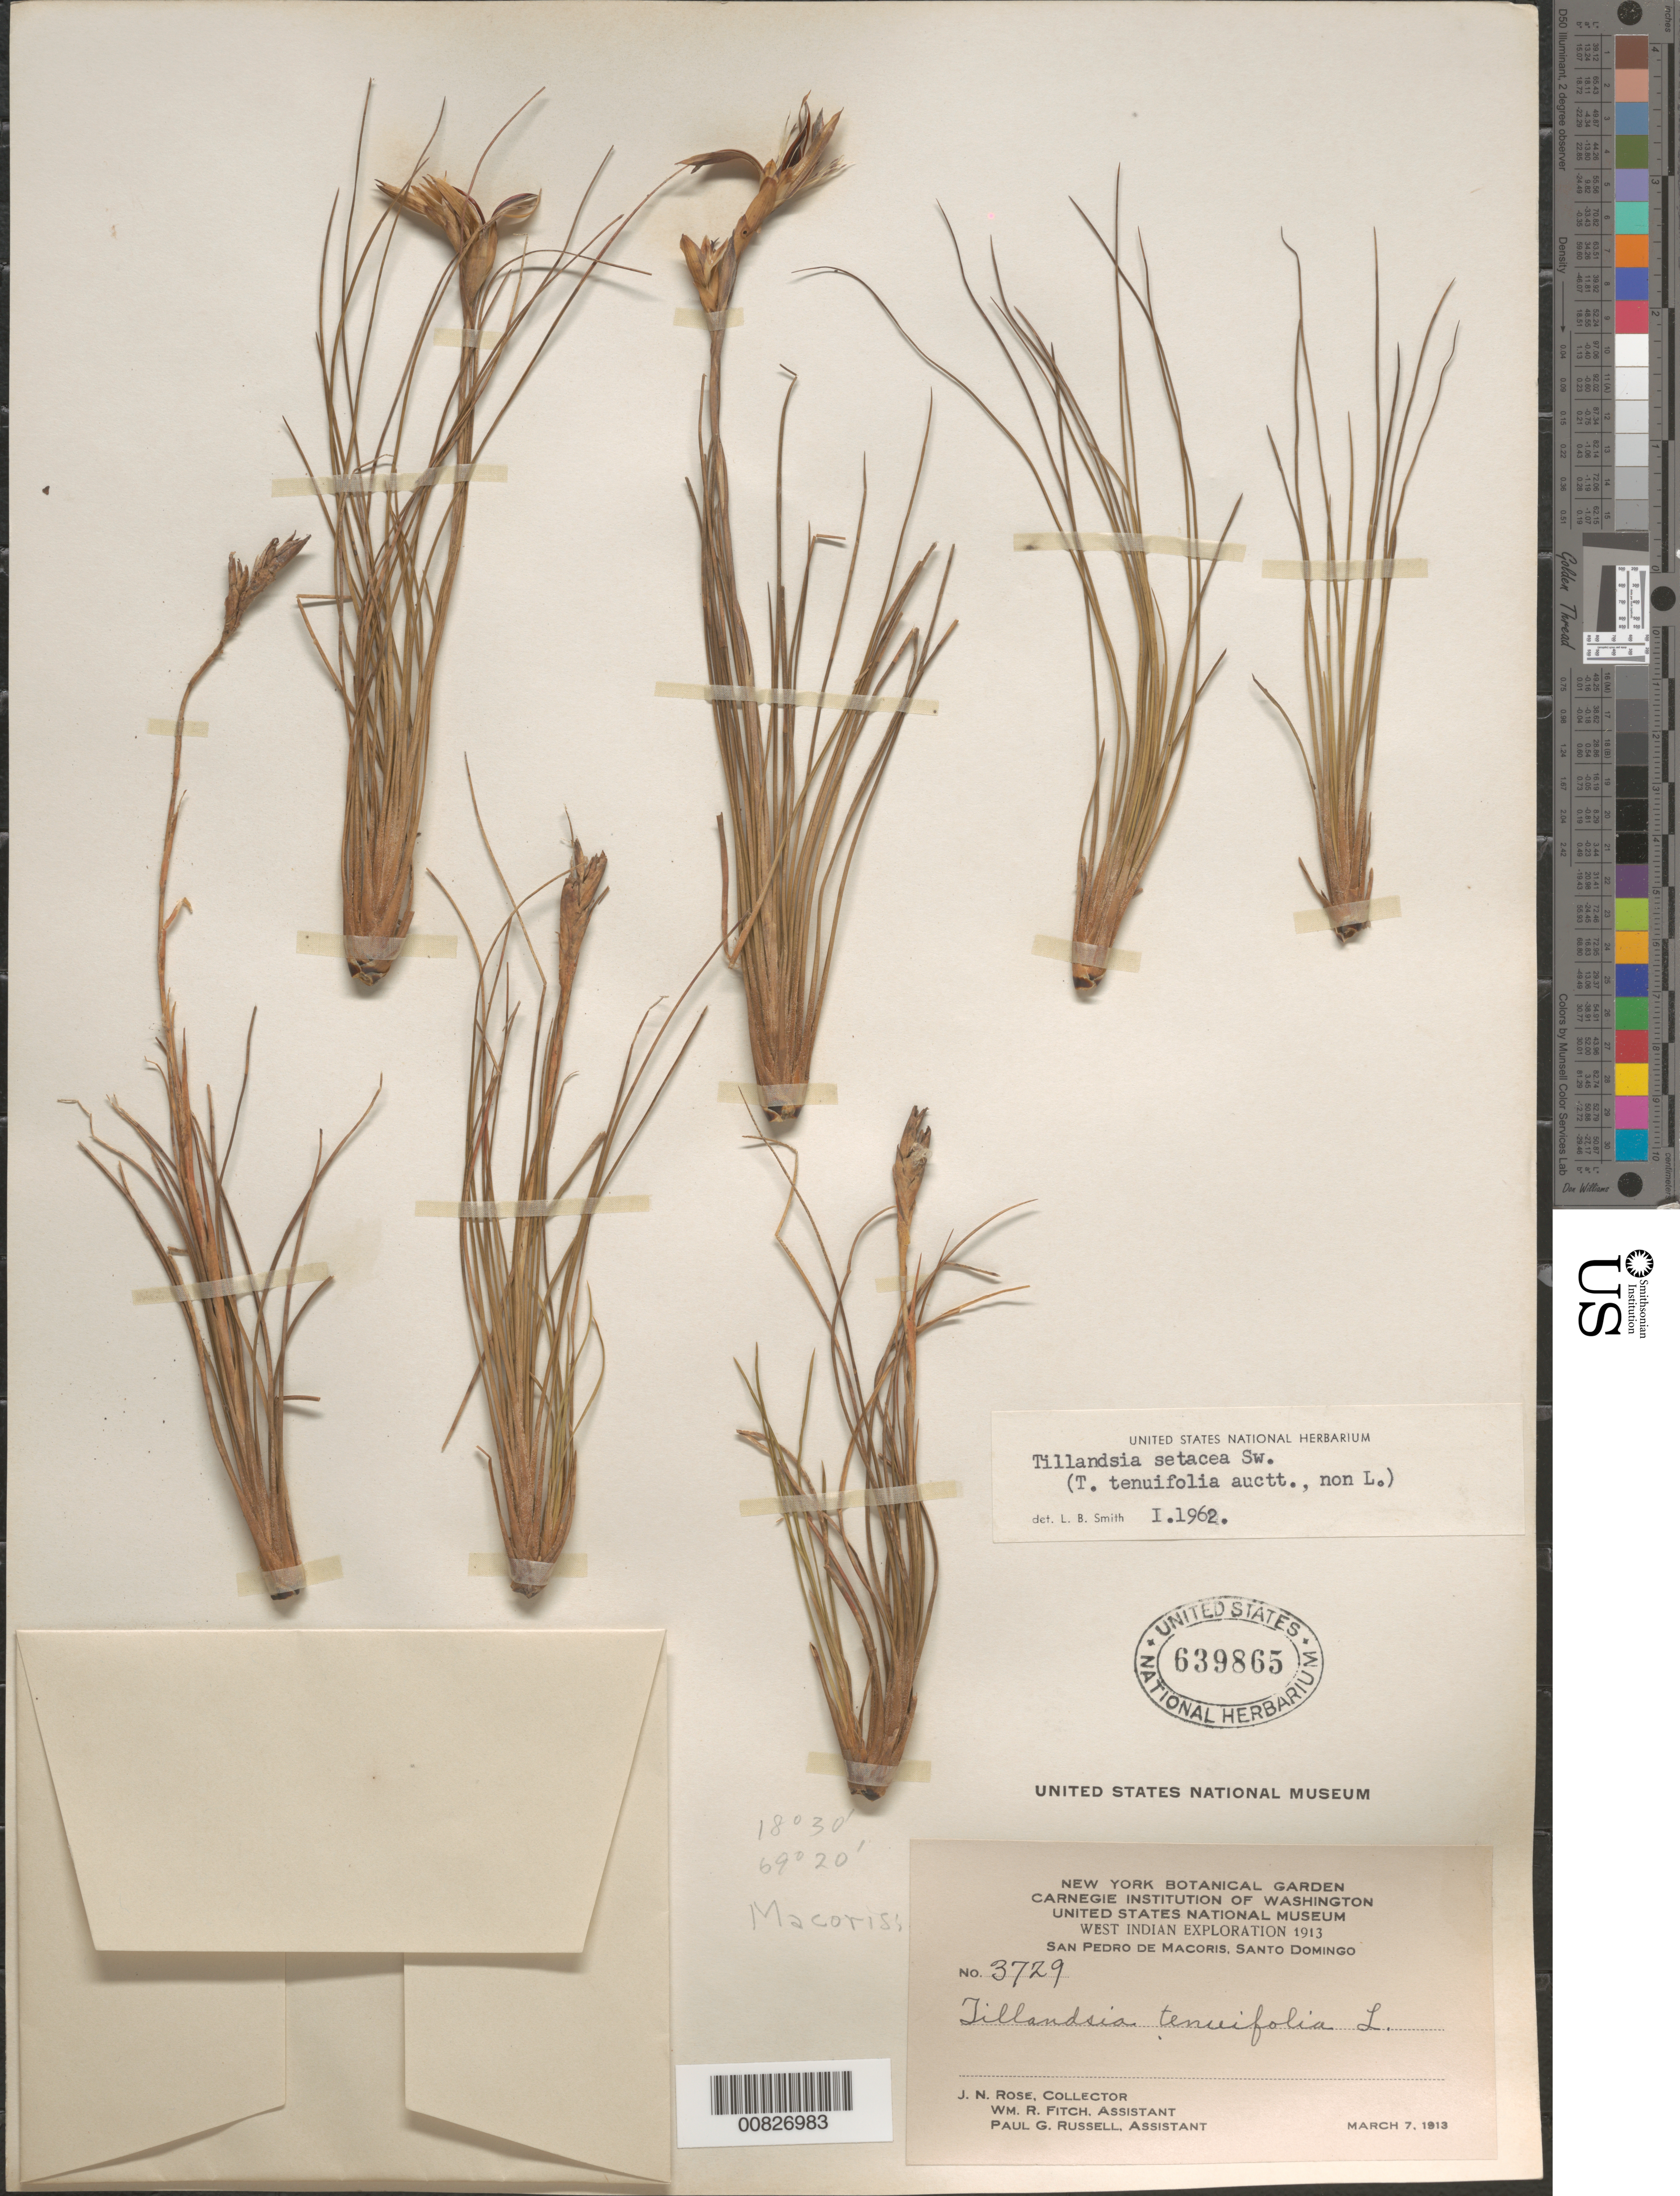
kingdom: Plantae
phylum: Tracheophyta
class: Liliopsida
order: Poales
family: Bromeliaceae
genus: Tillandsia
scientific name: Tillandsia setacea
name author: Sw.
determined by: Smith, Lyman B., (US), NMNH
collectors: J. N. Rose, W. R. Fitch & P. G. Russell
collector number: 3279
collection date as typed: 07 Mar 1913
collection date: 1913-03-07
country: Dominican Republic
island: Hispaniola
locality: San Pedro de Macoris, Santo Domingo.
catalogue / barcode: US 639865